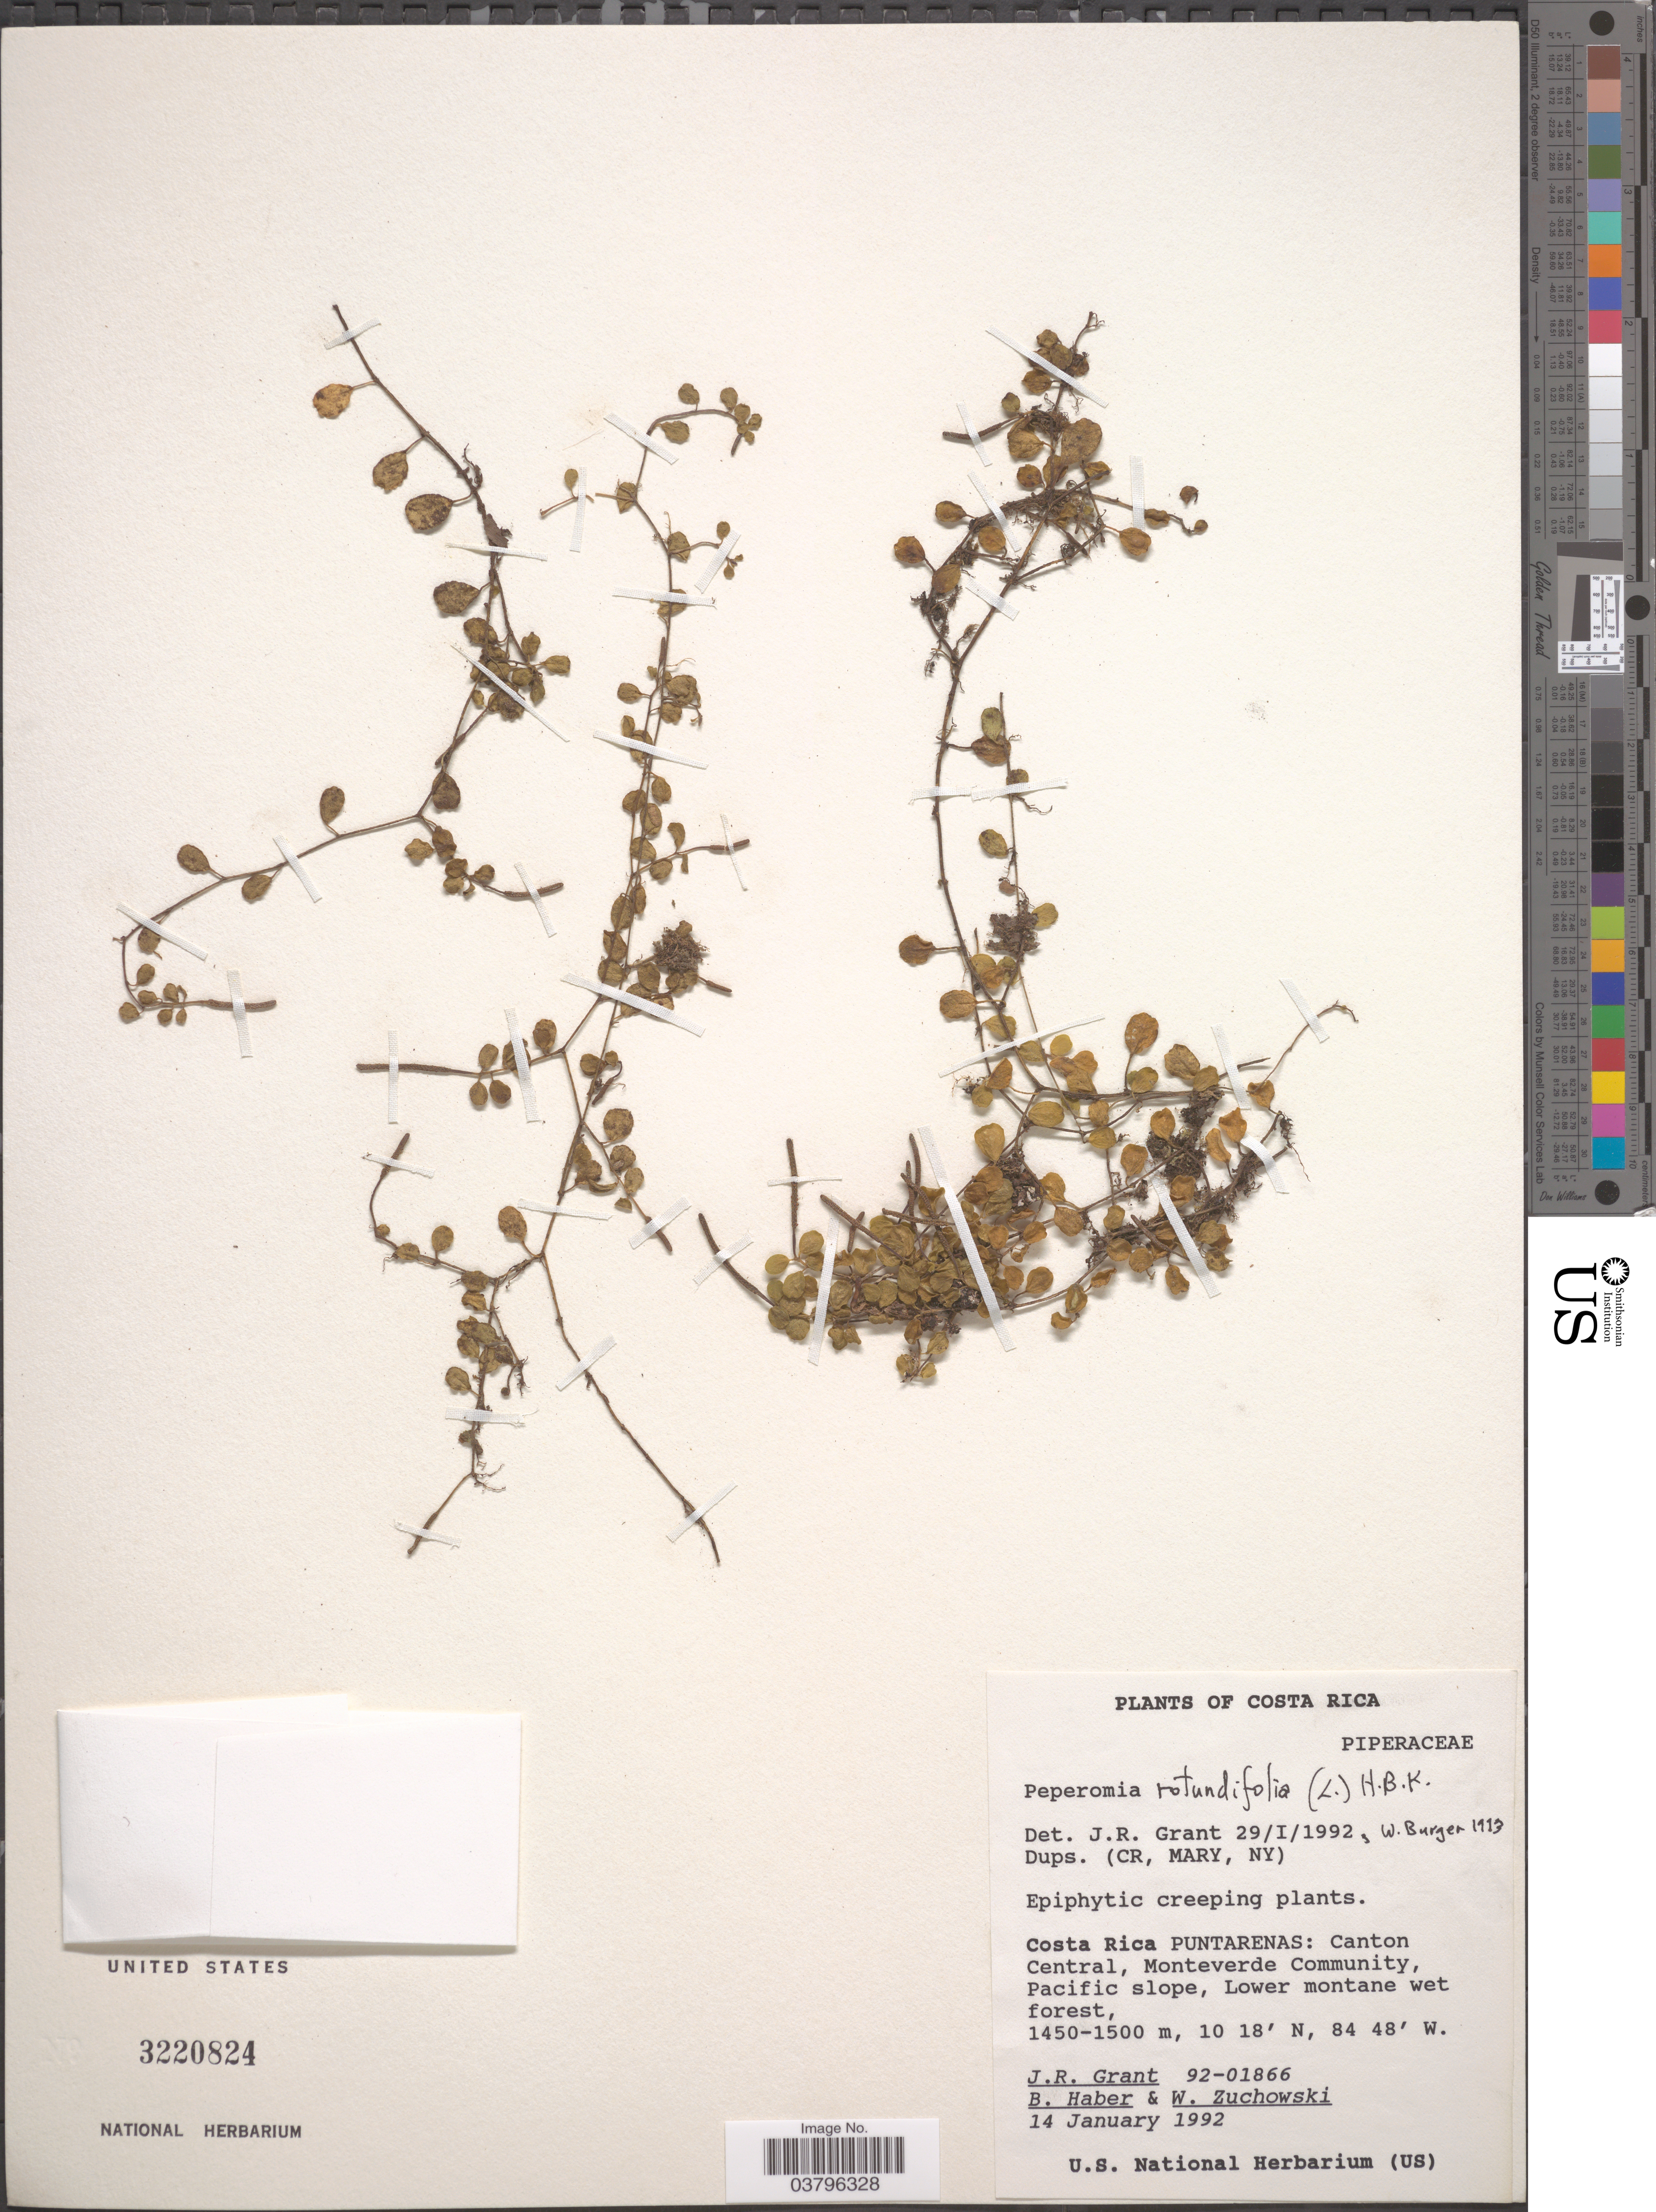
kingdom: Plantae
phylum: Tracheophyta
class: Magnoliopsida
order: Piperales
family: Piperaceae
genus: Peperomia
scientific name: Peperomia rotundifolia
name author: (L.) Kunth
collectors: J. Grant, B. Haber & W. Zuchowski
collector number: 92-01866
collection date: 1992-01-14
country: Costa Rica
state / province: Puntarenas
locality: Canton Central, Monteverde Community, Pacific slope, Lower montane wet forest.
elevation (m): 1450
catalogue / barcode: US 3220824